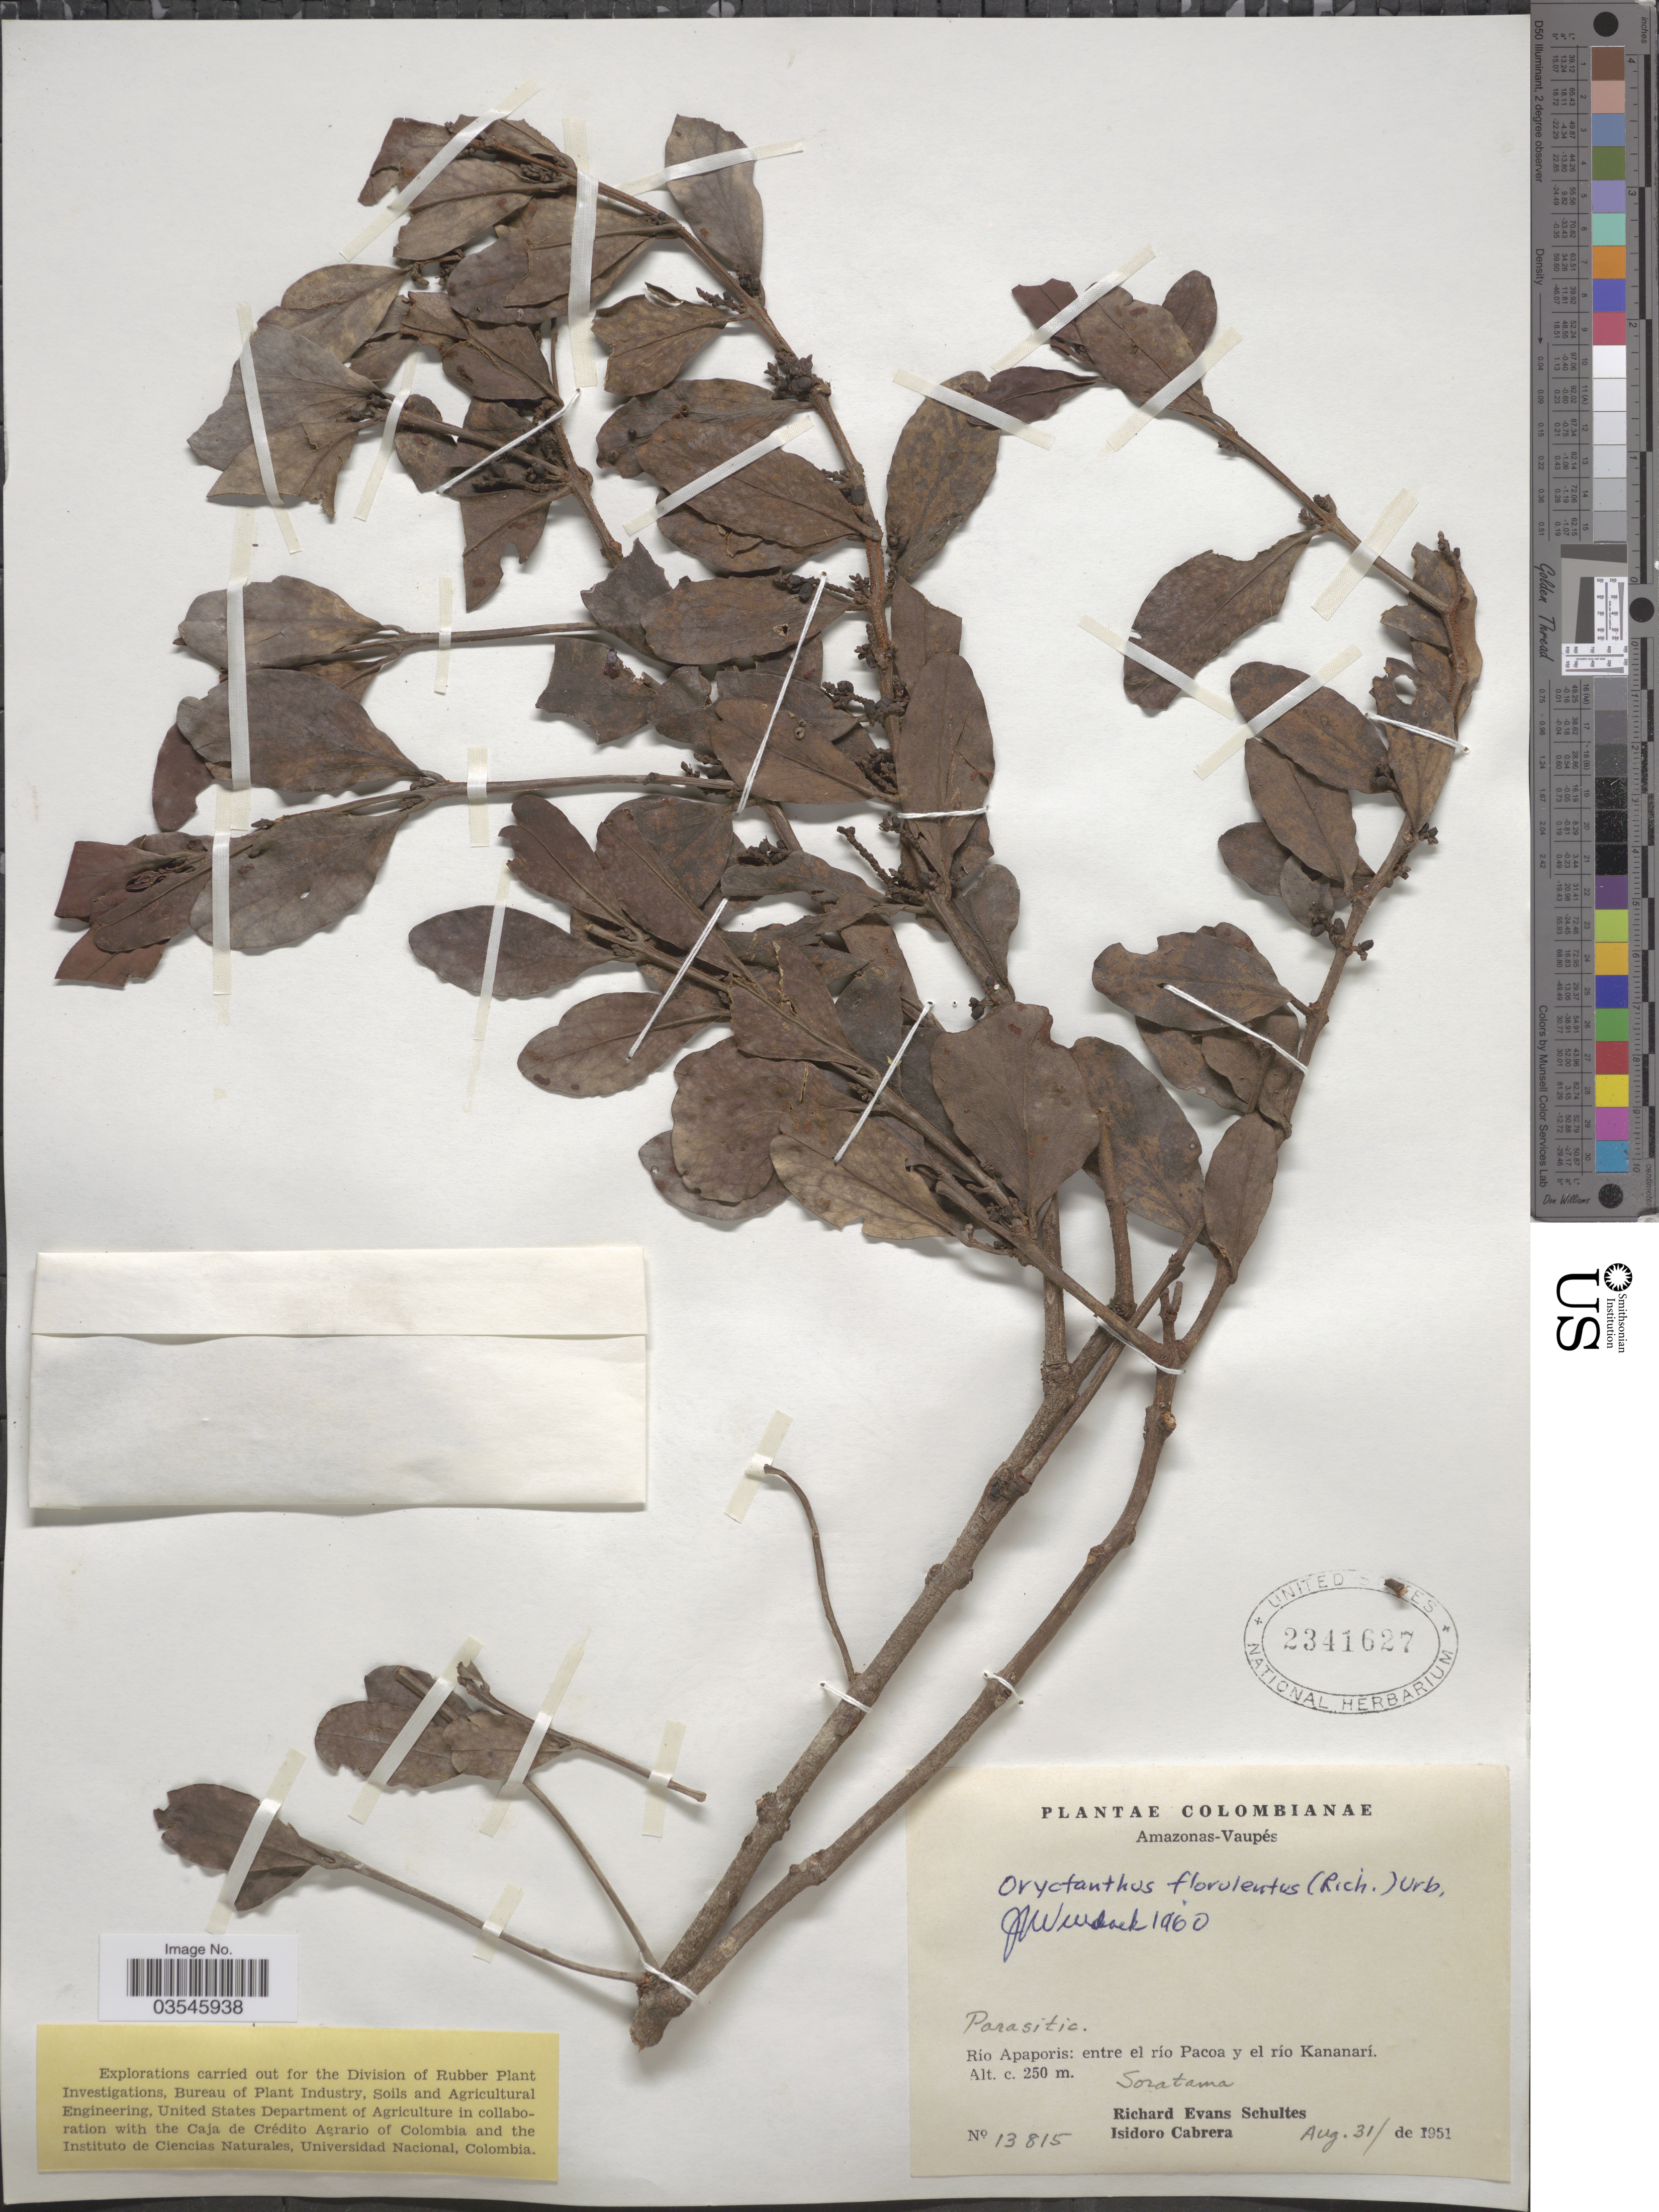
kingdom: Plantae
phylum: Tracheophyta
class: Magnoliopsida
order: Santalales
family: Loranthaceae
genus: Oryctanthus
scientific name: Oryctanthus florulentus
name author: (Rich.) Tiegh.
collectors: R. E. Schultes & I. Cabrera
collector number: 13815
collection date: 1951-08-31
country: Colombia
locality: Amazonas-Vaupés. Río Apaporis: entre el río Pacoa y el río Kananarí. Soratama.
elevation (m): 250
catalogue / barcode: US 2341627